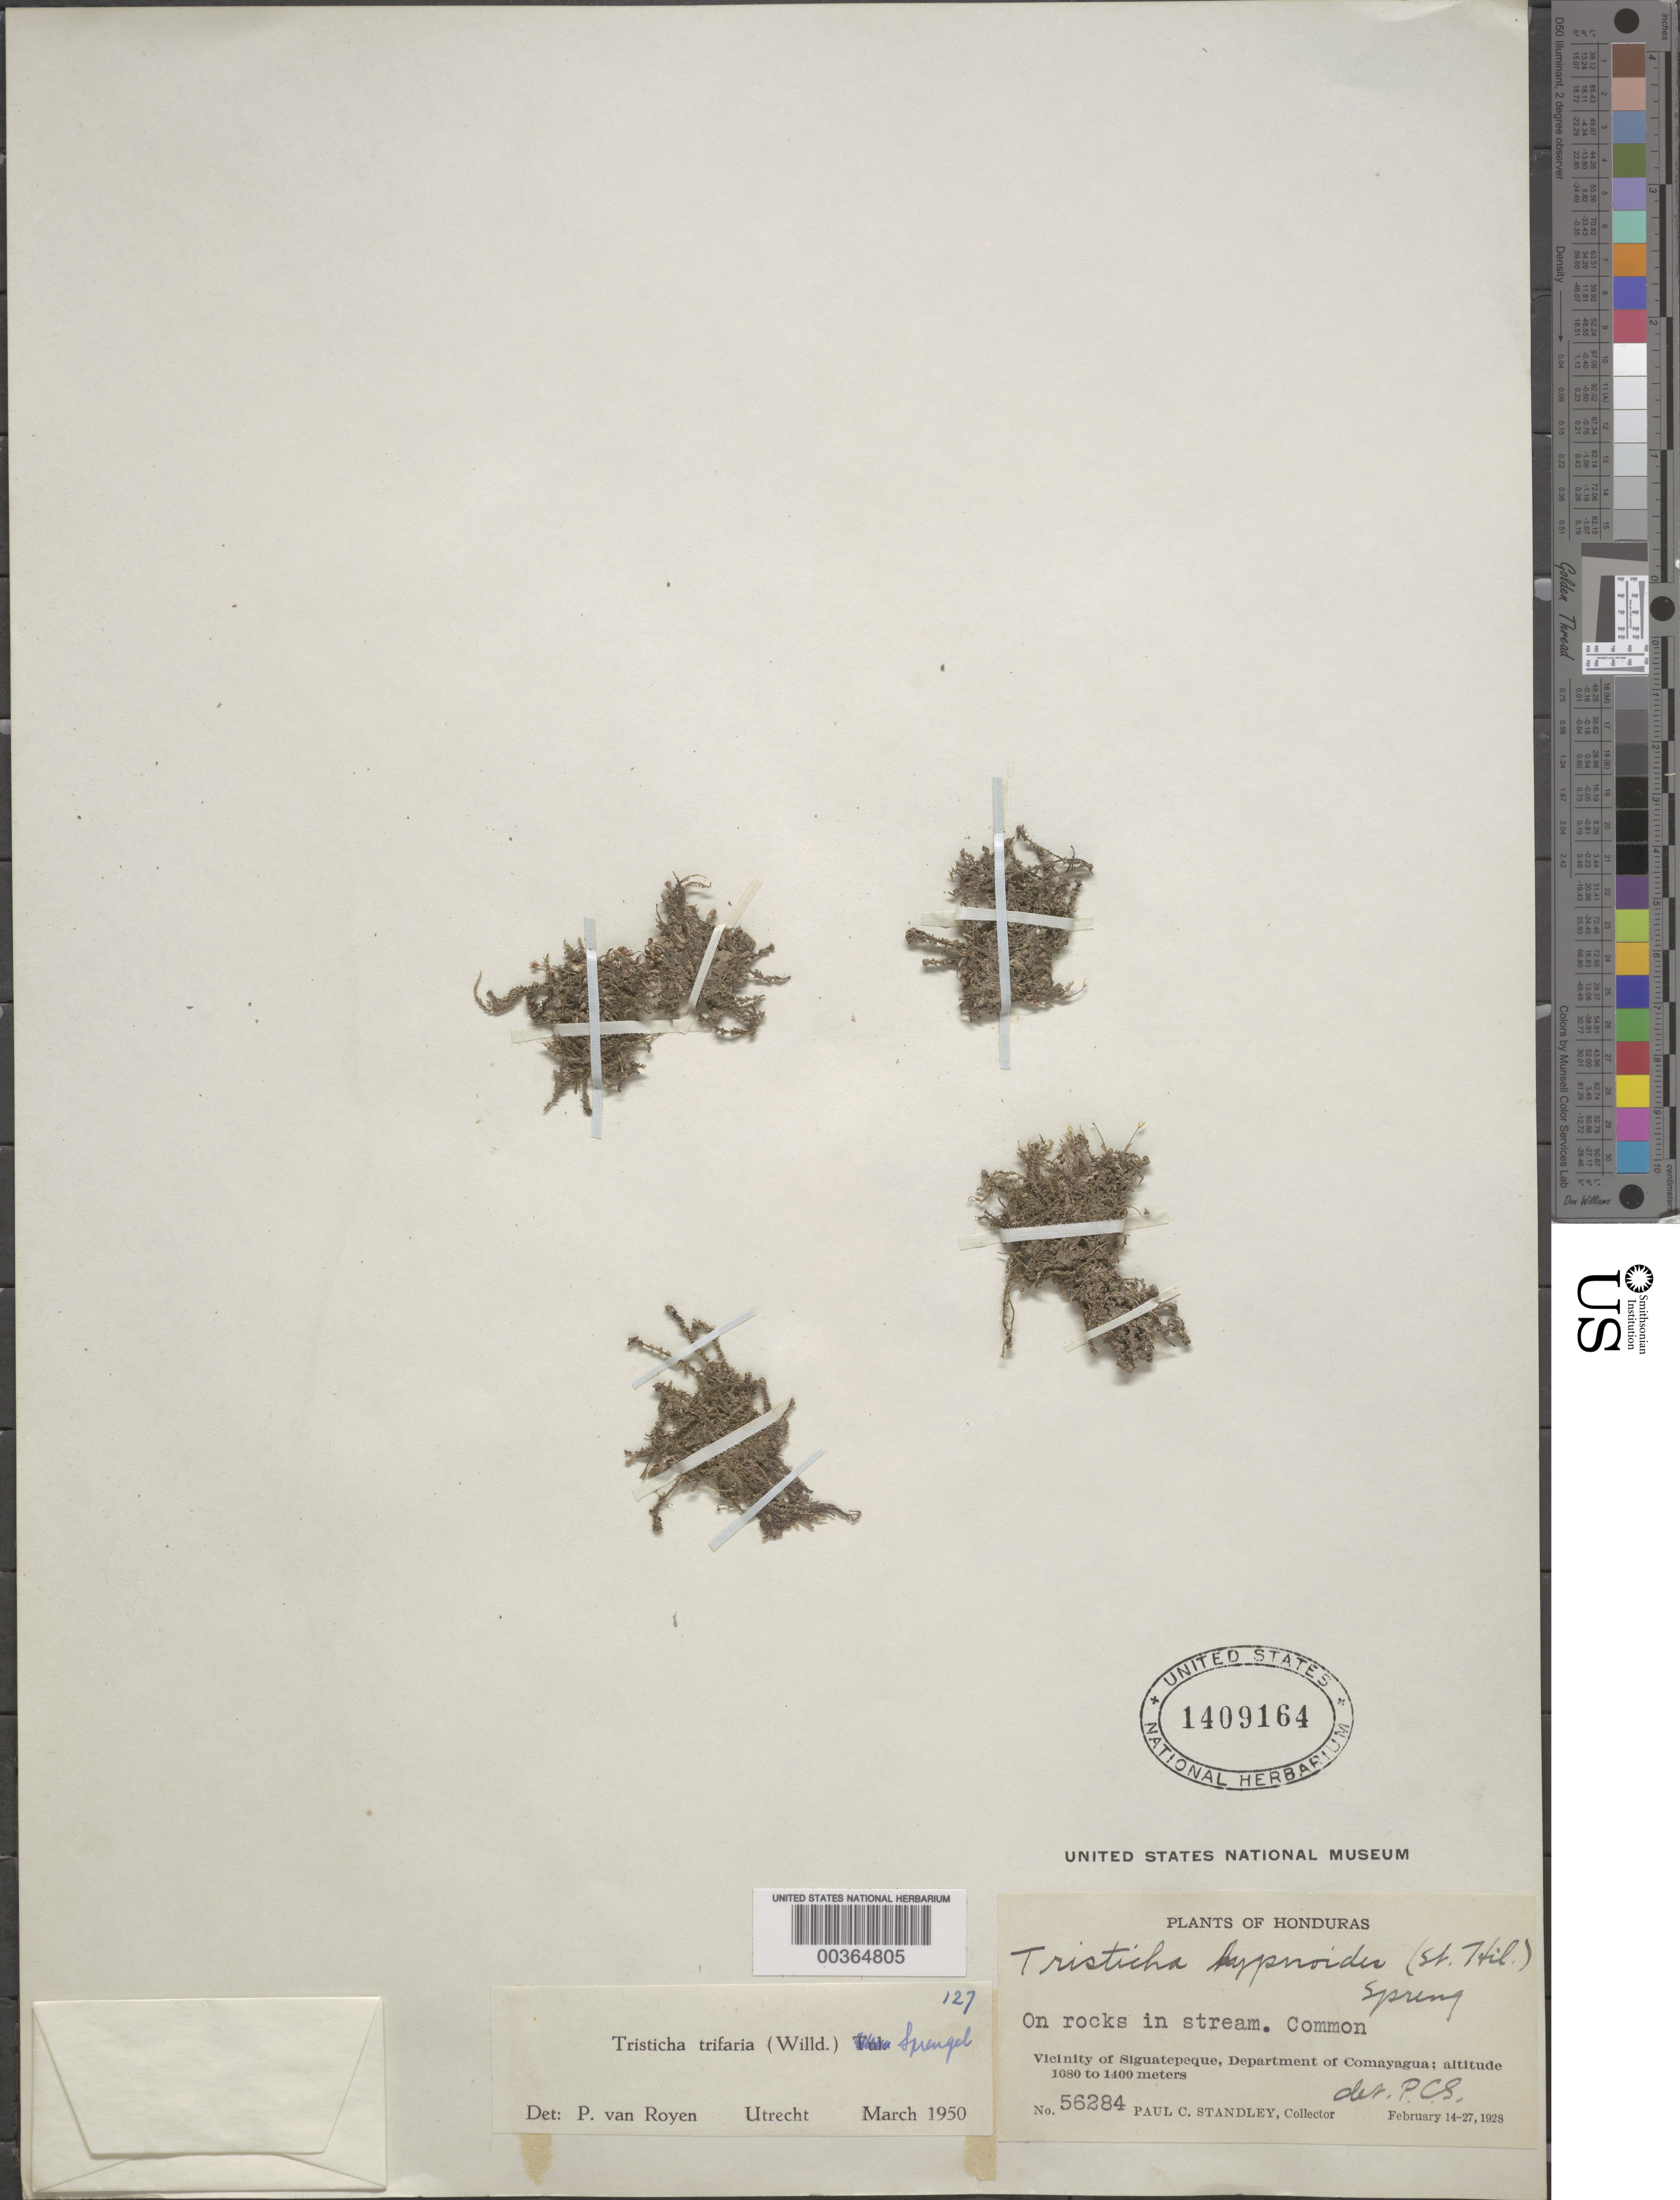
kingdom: Plantae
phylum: Tracheophyta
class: Magnoliopsida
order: Malpighiales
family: Podostemaceae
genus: Tristicha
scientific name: Tristicha trifaria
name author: (Willd.) Spreng.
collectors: P. C. Standley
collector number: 56284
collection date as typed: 14 Feb 1928 to 27 Feb 1928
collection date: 1928-02-14/1928-02-27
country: Honduras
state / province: Comayagua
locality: Vicinity of Siguatepeque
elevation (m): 1080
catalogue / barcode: US 1409164